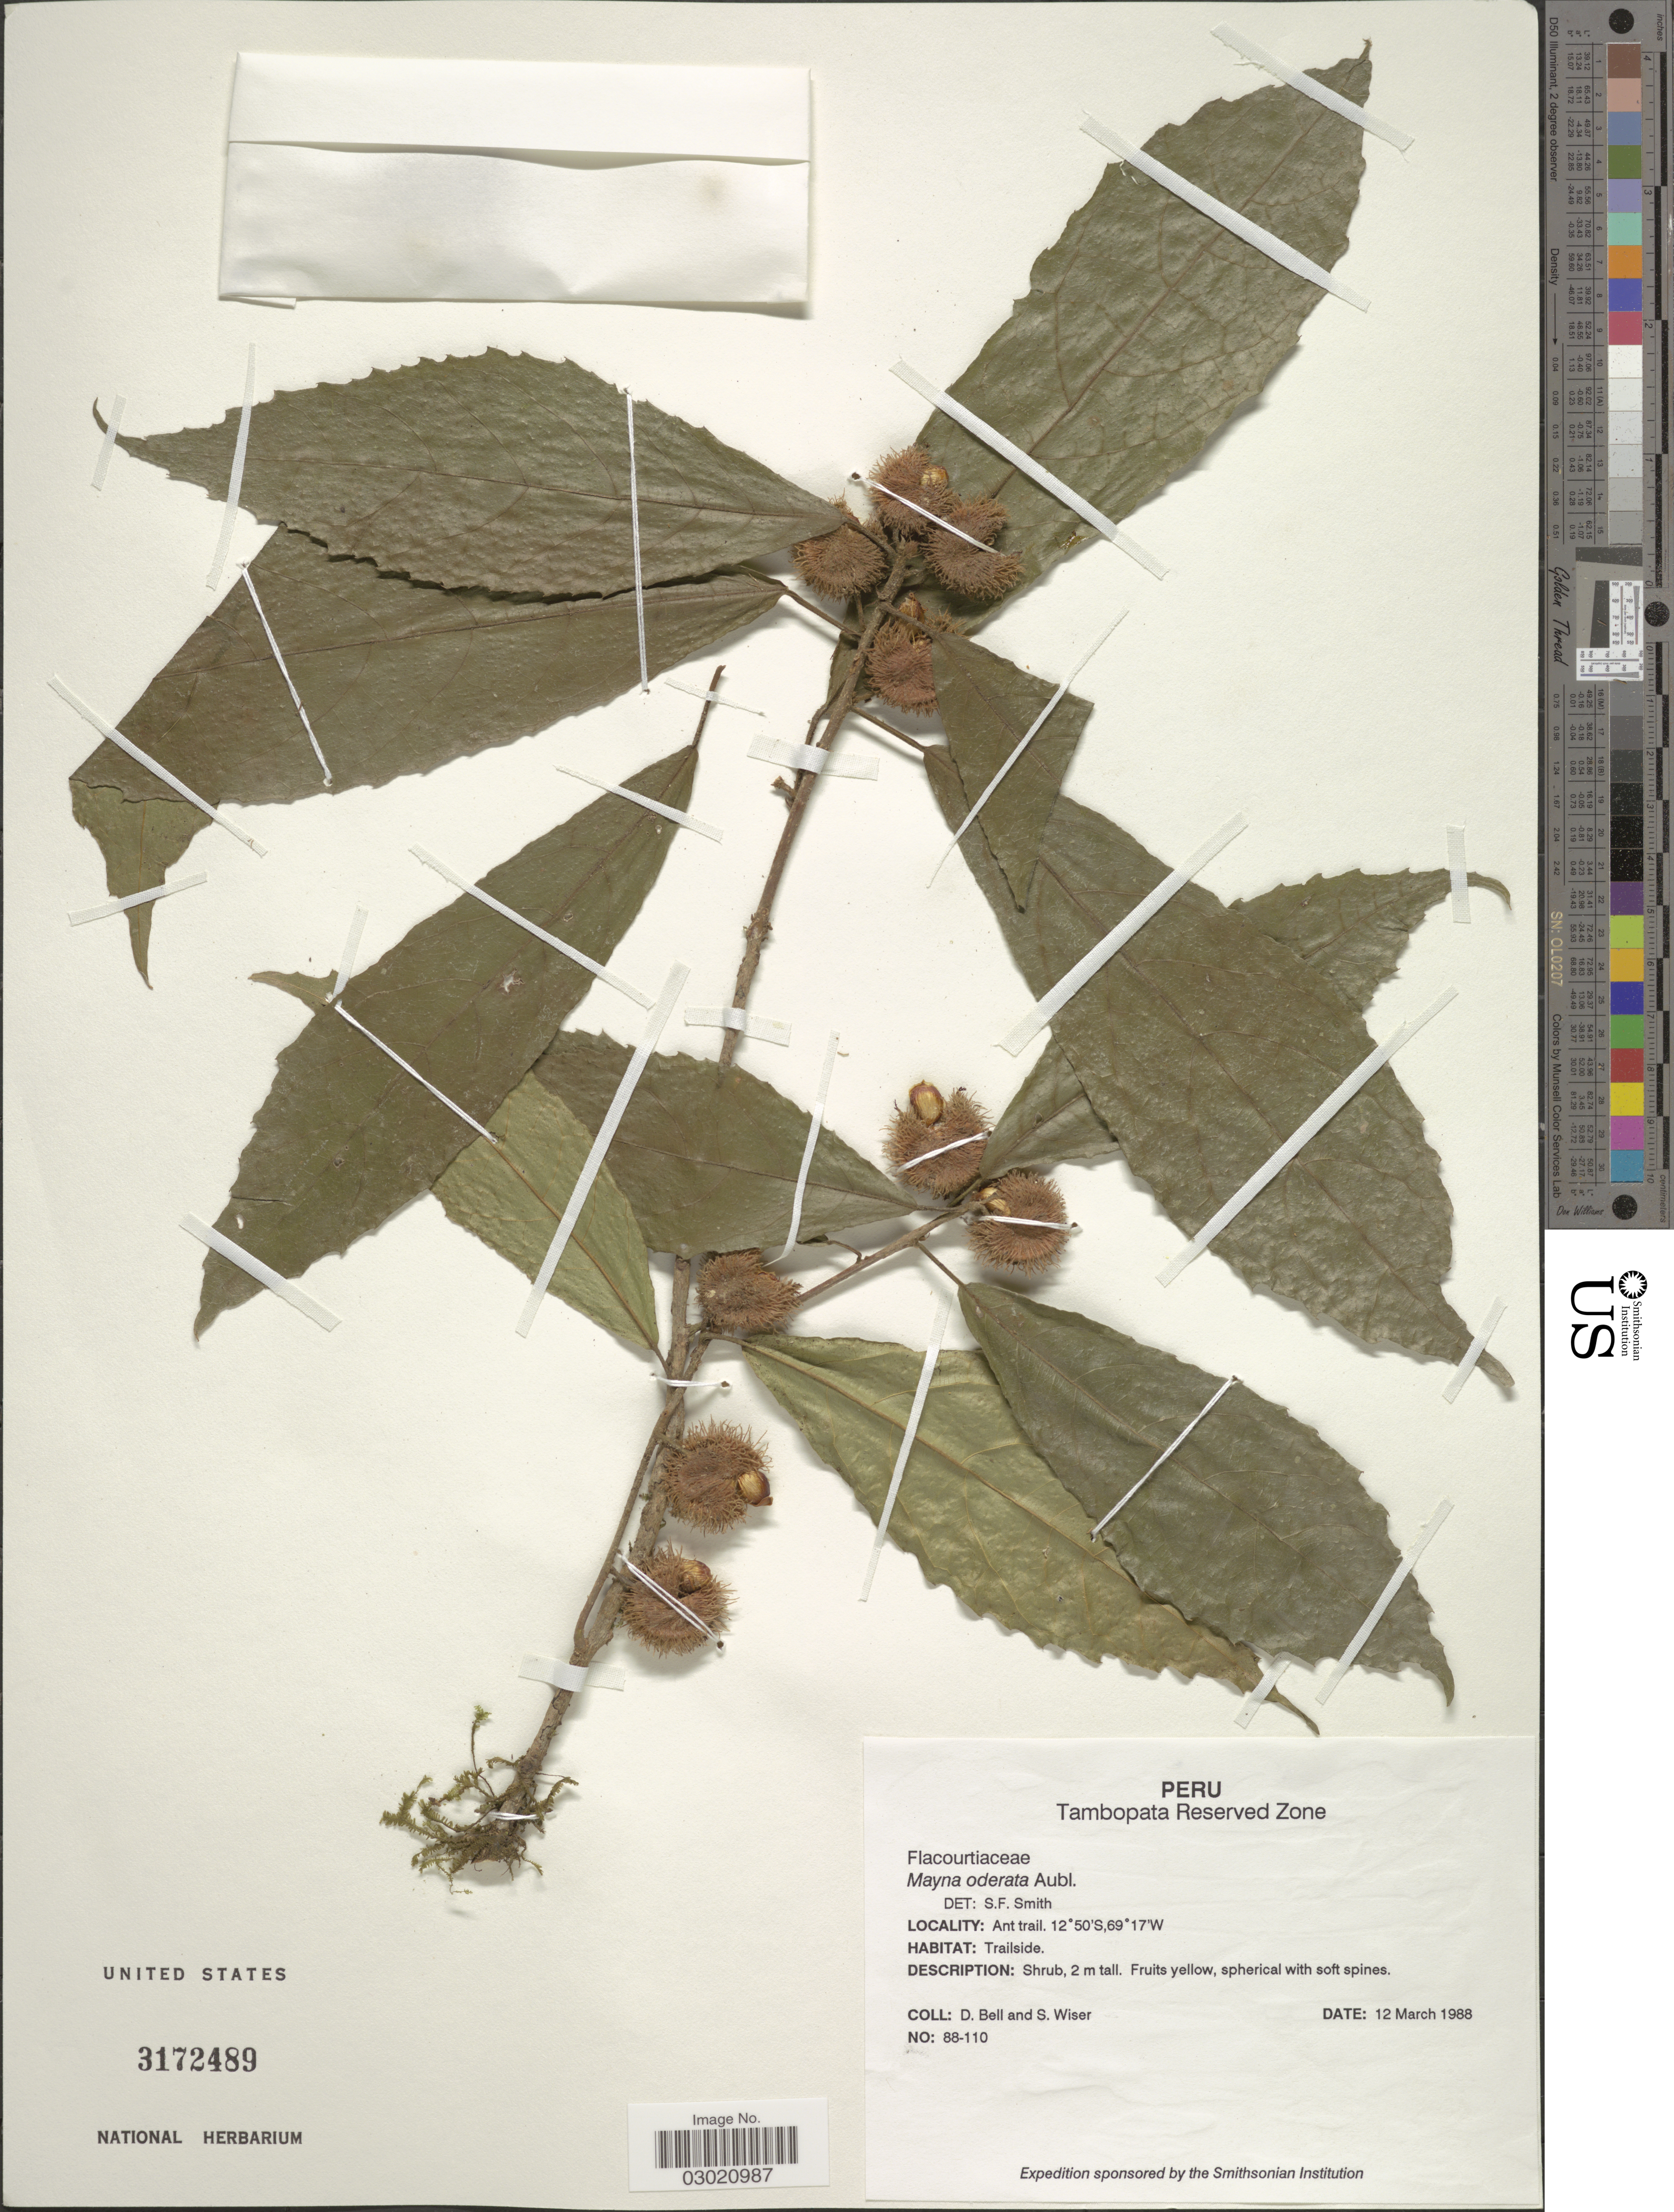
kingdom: Plantae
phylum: Tracheophyta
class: Magnoliopsida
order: Malpighiales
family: Achariaceae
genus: Mayna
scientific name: Mayna odorata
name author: Aubl.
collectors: D. A. Bell & S. Wiser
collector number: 88-110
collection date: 1988-03-12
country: Peru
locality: Tambopata Reserved Zone. Ant trail.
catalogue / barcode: US 2172489